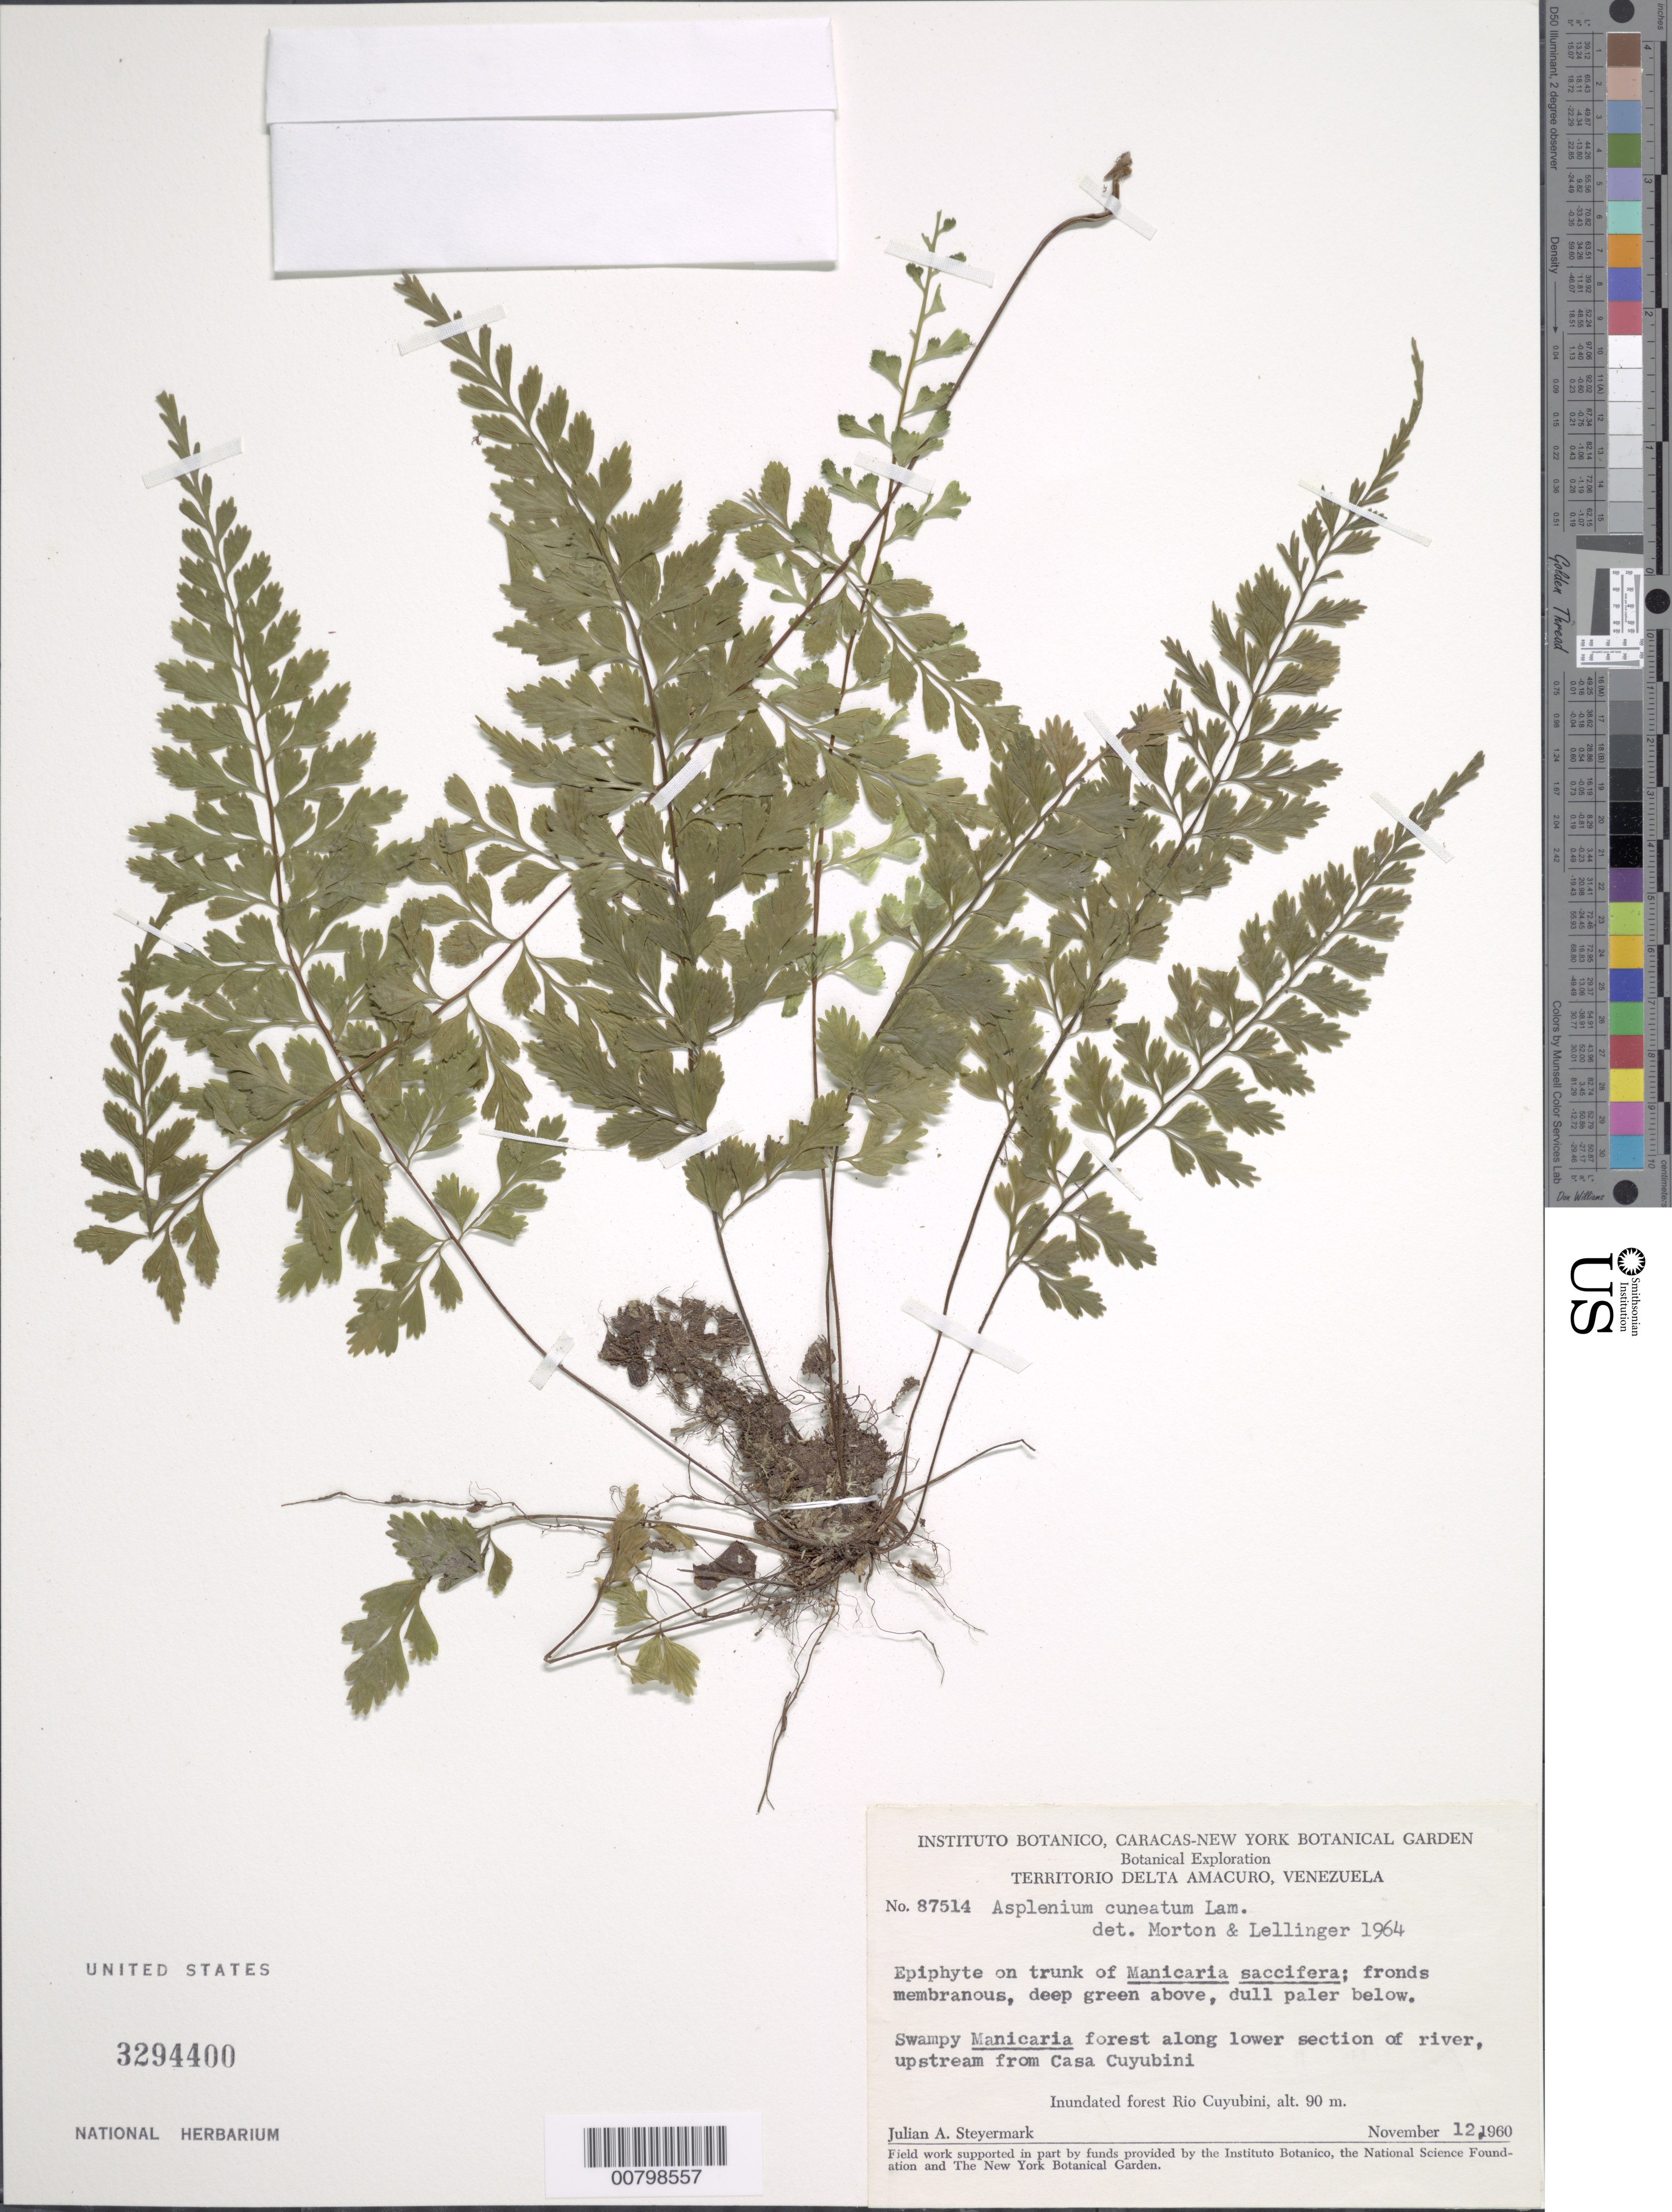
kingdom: Plantae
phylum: Tracheophyta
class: Polypodiopsida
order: Polypodiales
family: Aspleniaceae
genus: Asplenium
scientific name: Asplenium cuneatum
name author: Lam.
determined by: Morton, C. V.; Lellinger, D. B.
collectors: J. Steyermark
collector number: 87514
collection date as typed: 12-Nov-60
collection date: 1960-11-12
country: Venezuela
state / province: Delta Amacuro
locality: Río Cuyubini, along lower section of river, upstream from Casa Cuyubini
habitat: Swampy Manicaria forest along river; on tree trunk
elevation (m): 90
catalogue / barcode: US 3294400